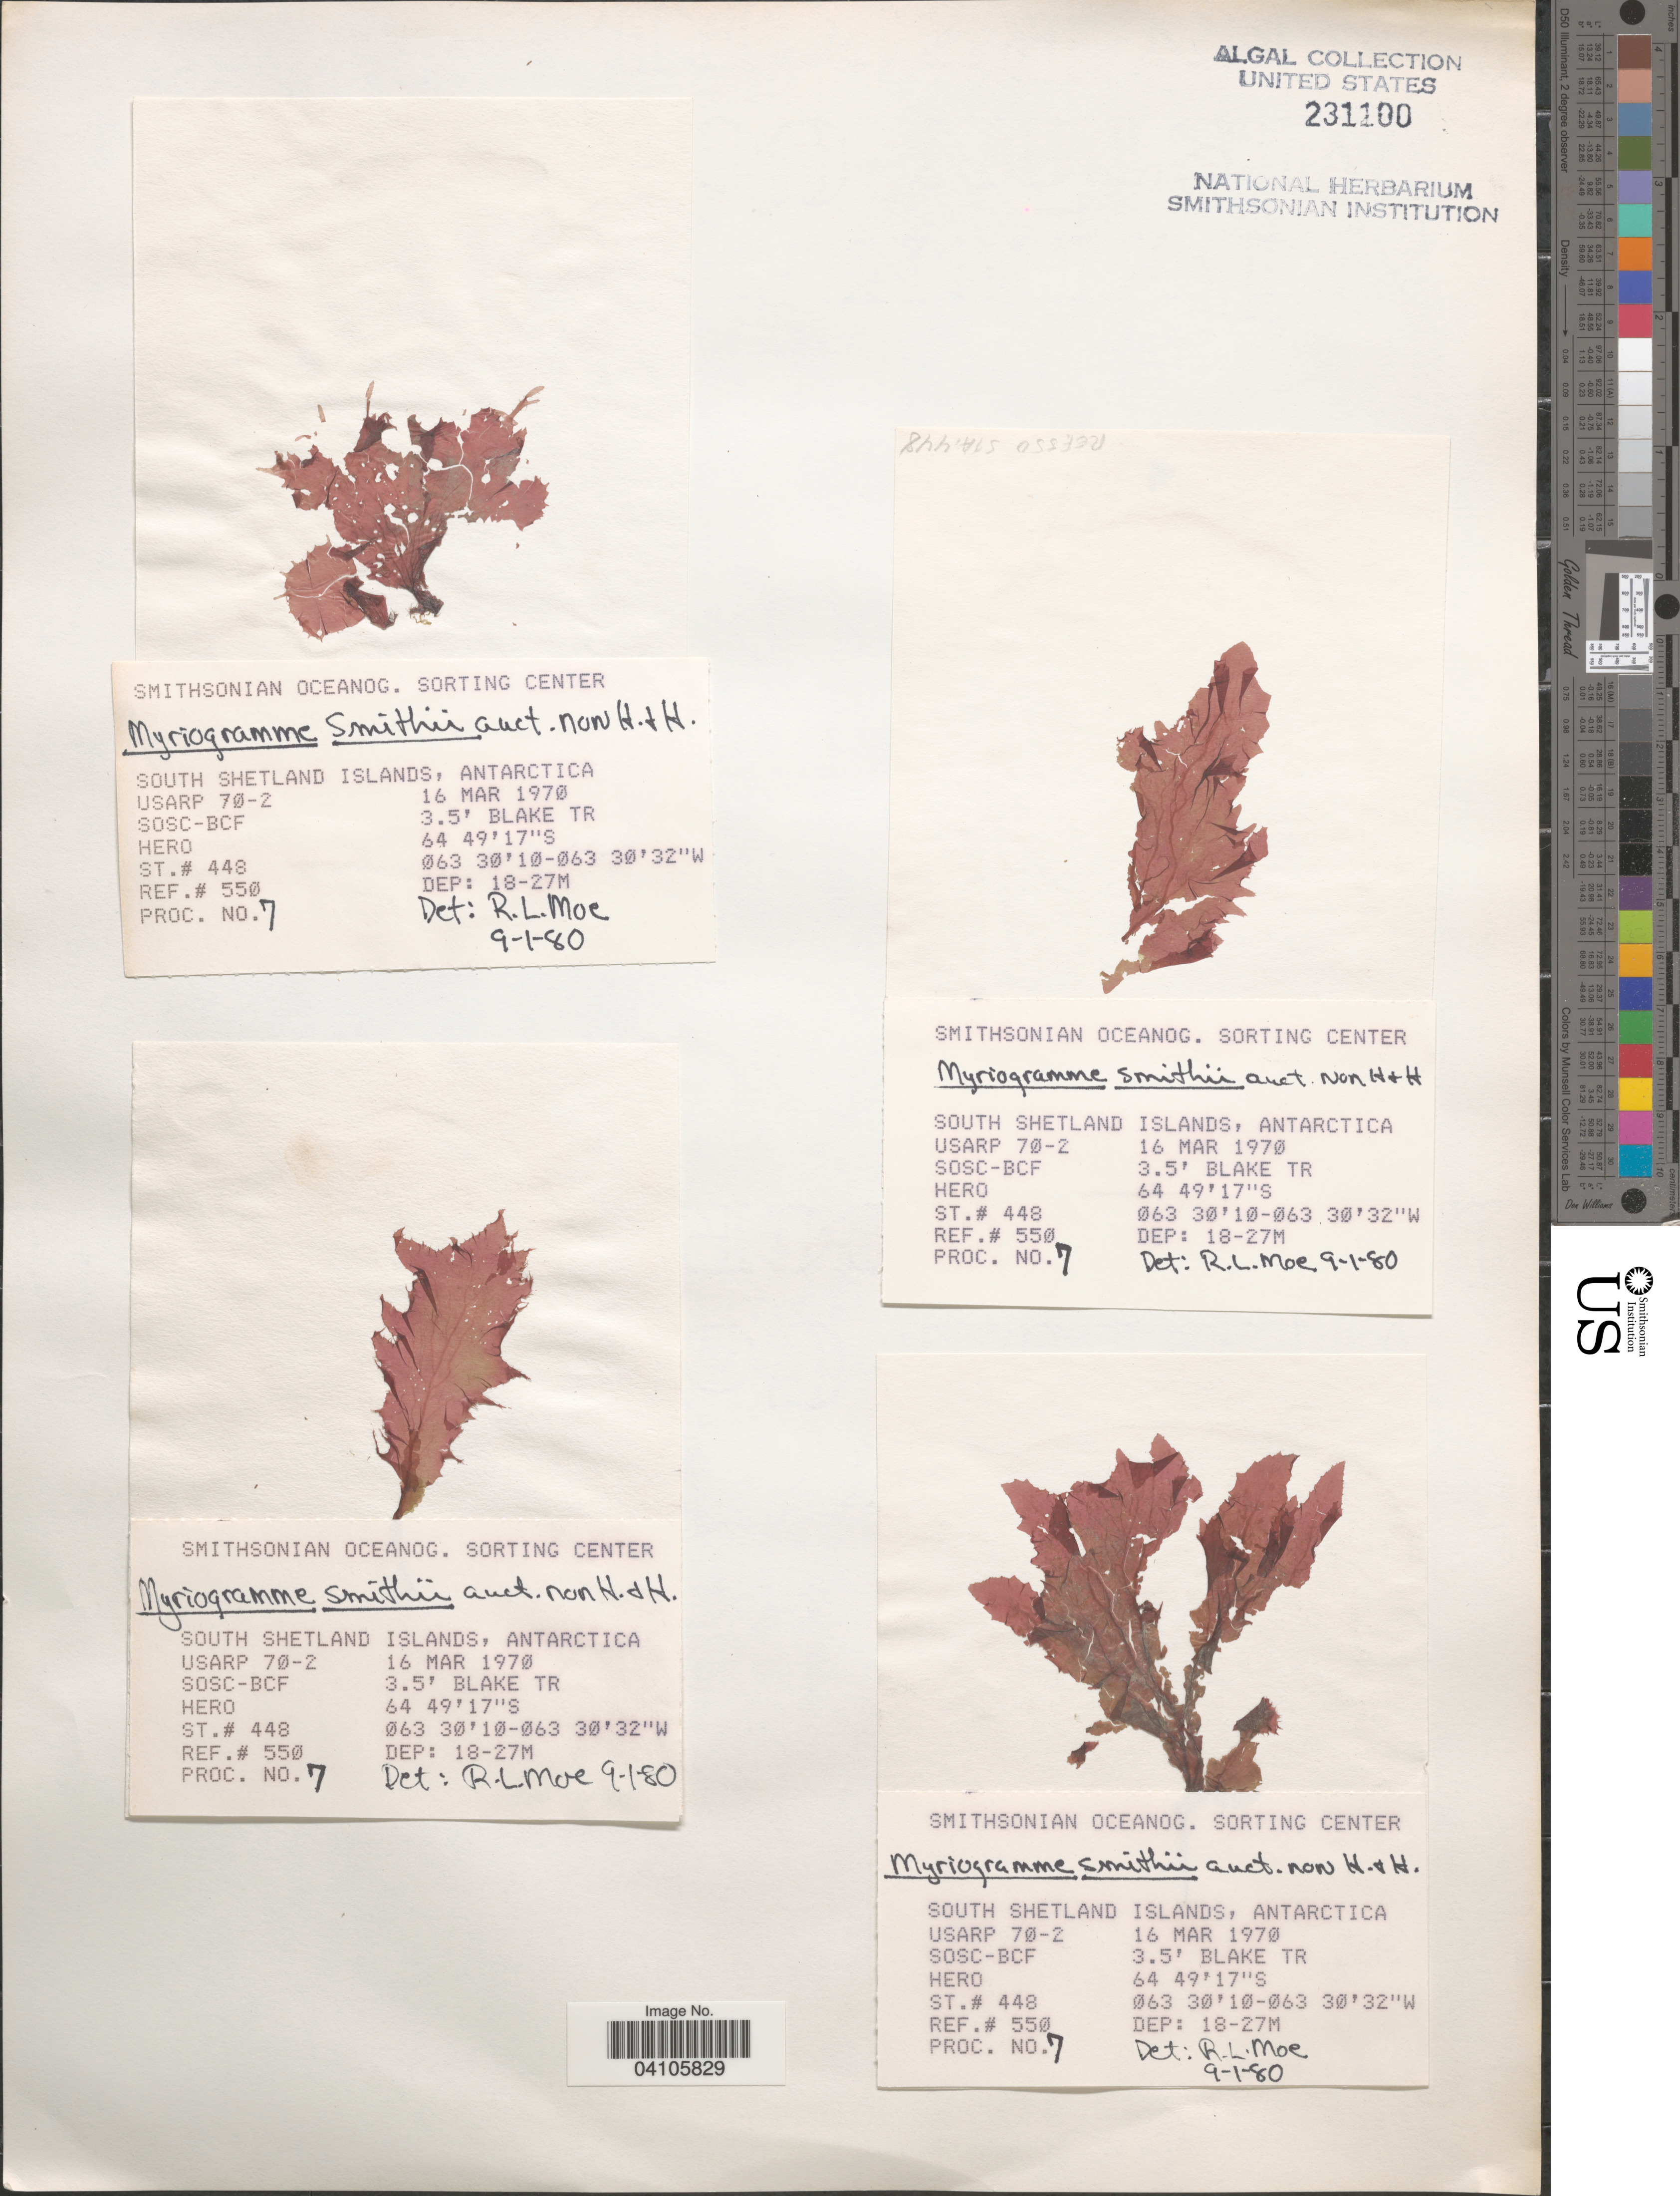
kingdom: Plantae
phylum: Rhodophyta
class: Florideophyceae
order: Ceramiales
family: Delesseriaceae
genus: Myriogramme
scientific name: Myriogramme smithii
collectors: T. Blake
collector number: Proc. 7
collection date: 1970-03-16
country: Antarctica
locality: South Shetland Islands. USARP 70-2.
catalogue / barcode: US 231100